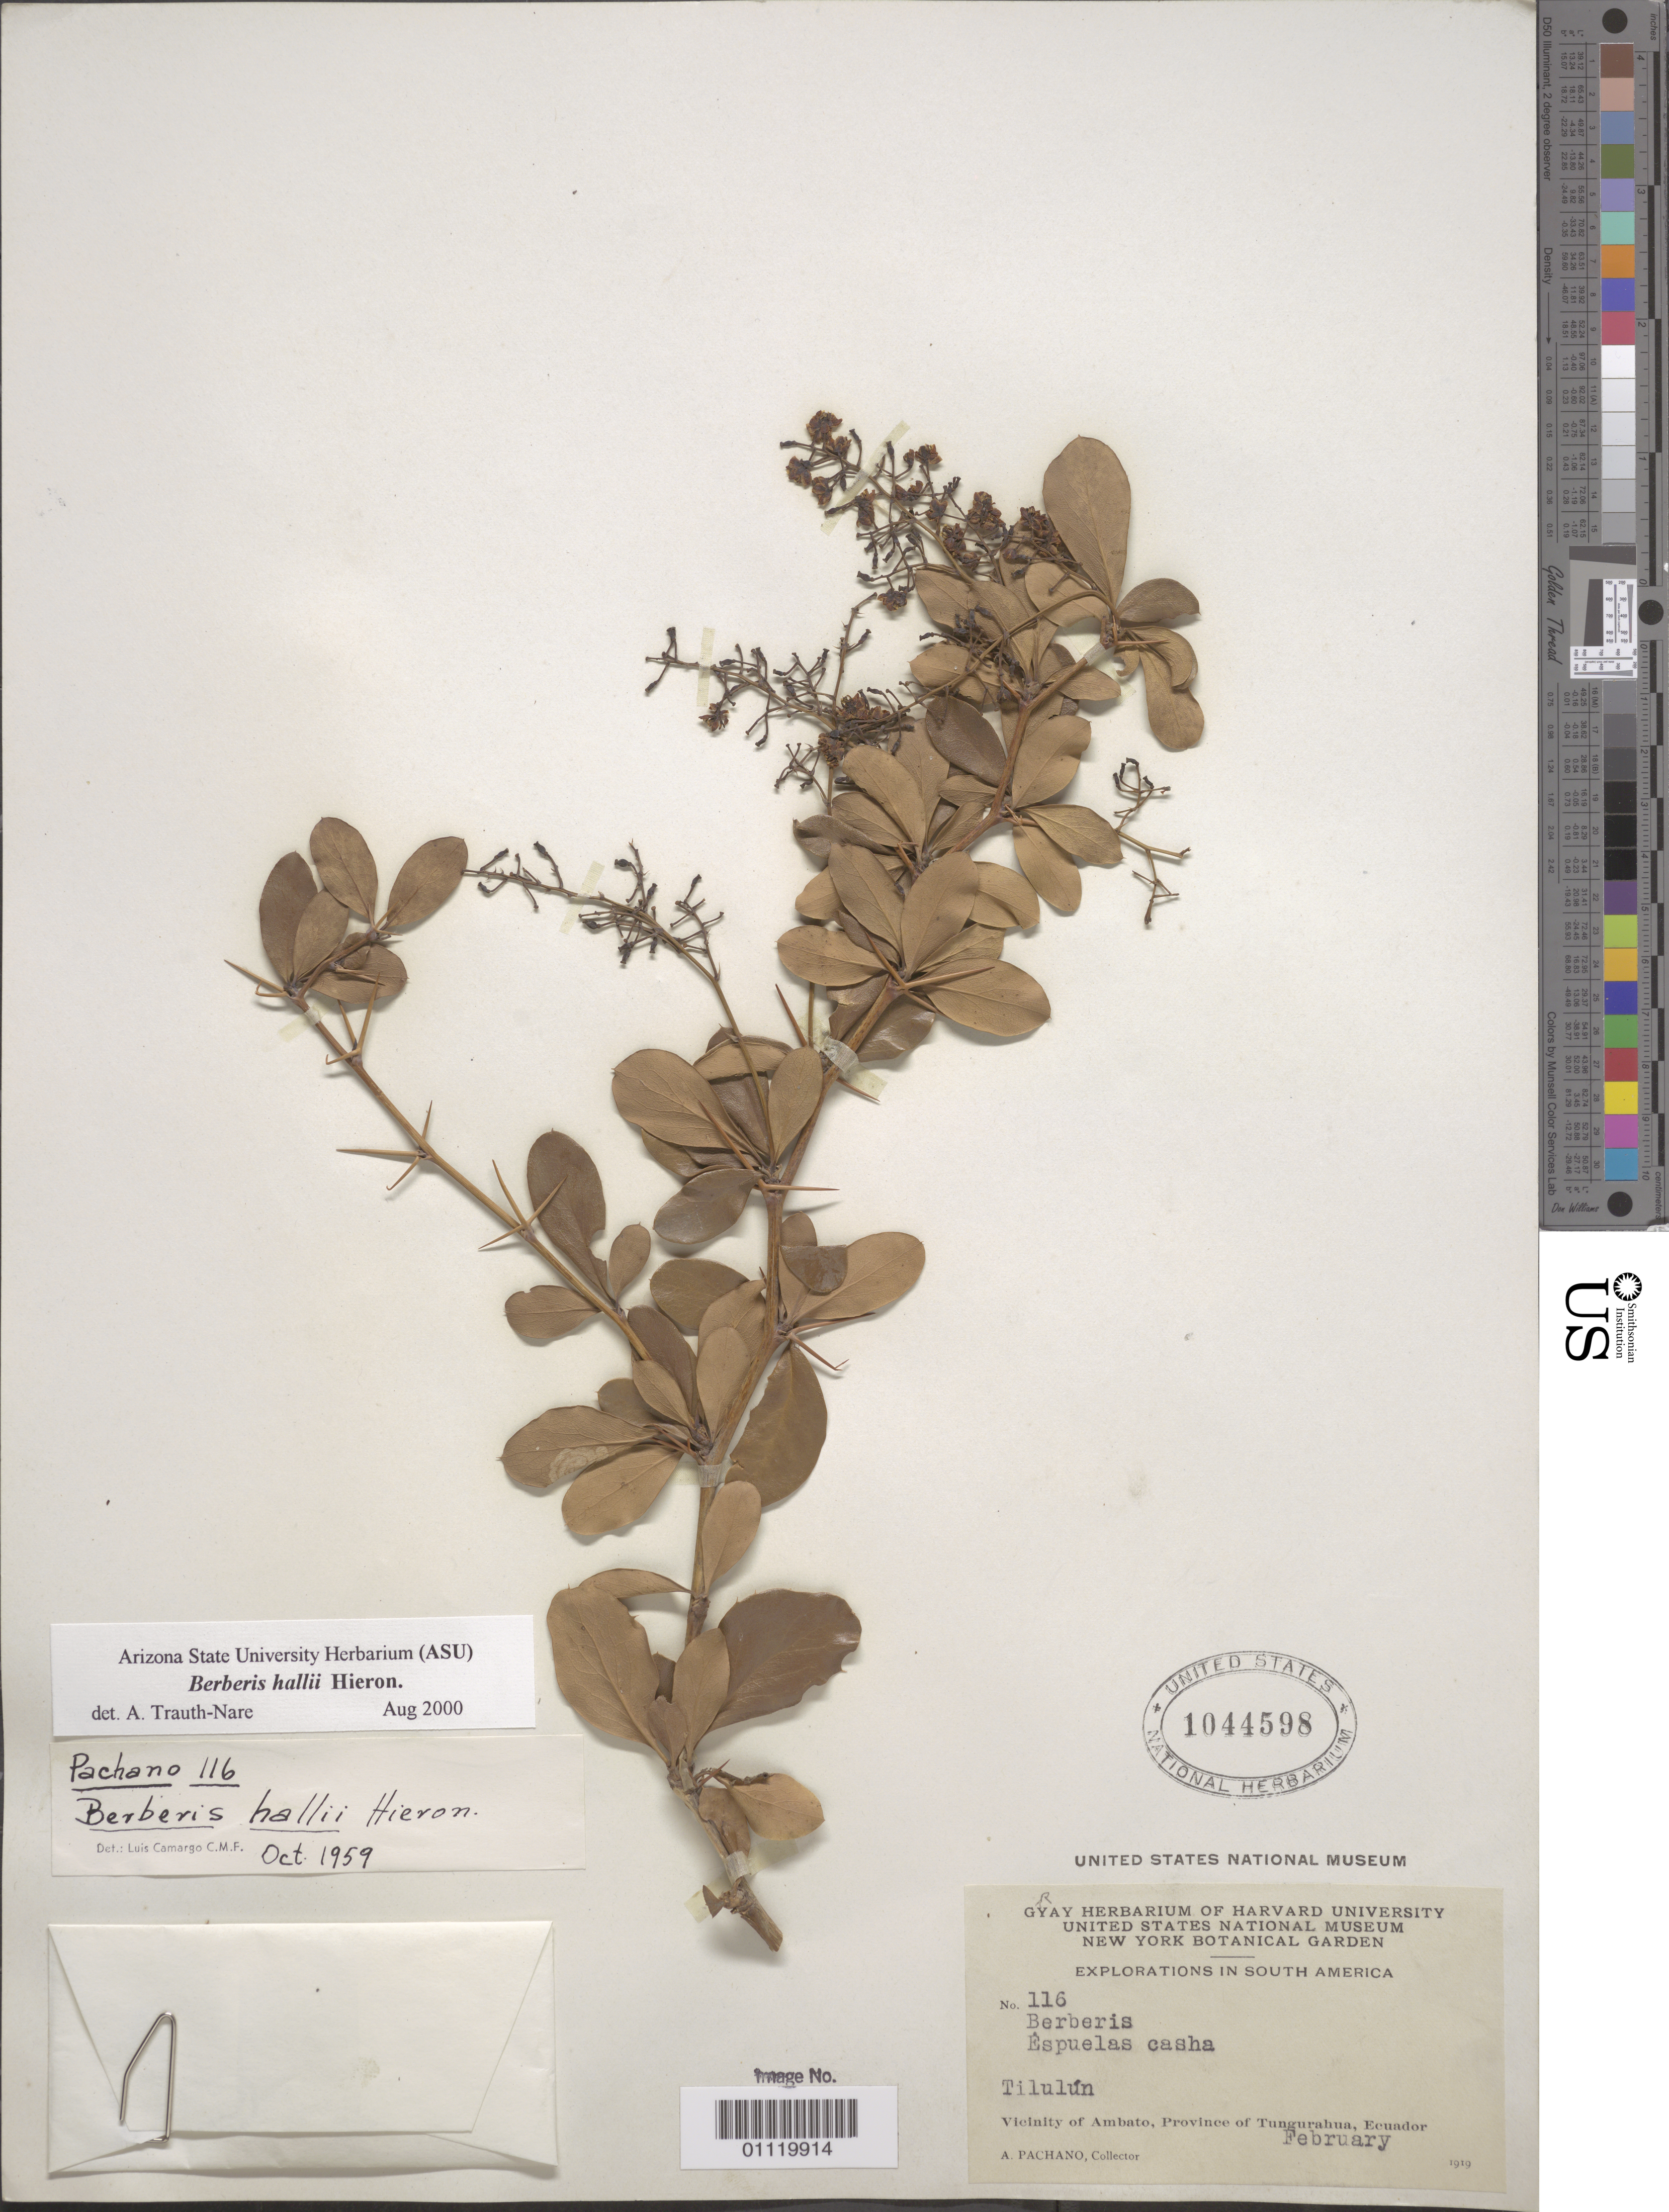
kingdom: Plantae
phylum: Tracheophyta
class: Magnoliopsida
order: Ranunculales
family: Berberidaceae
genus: Berberis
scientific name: Berberis hallii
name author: Hieron.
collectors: A. Pachano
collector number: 116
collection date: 1919-02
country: Ecuador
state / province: Tungurahua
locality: Tilulun, vicinity of Ambato.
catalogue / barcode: US 1044598